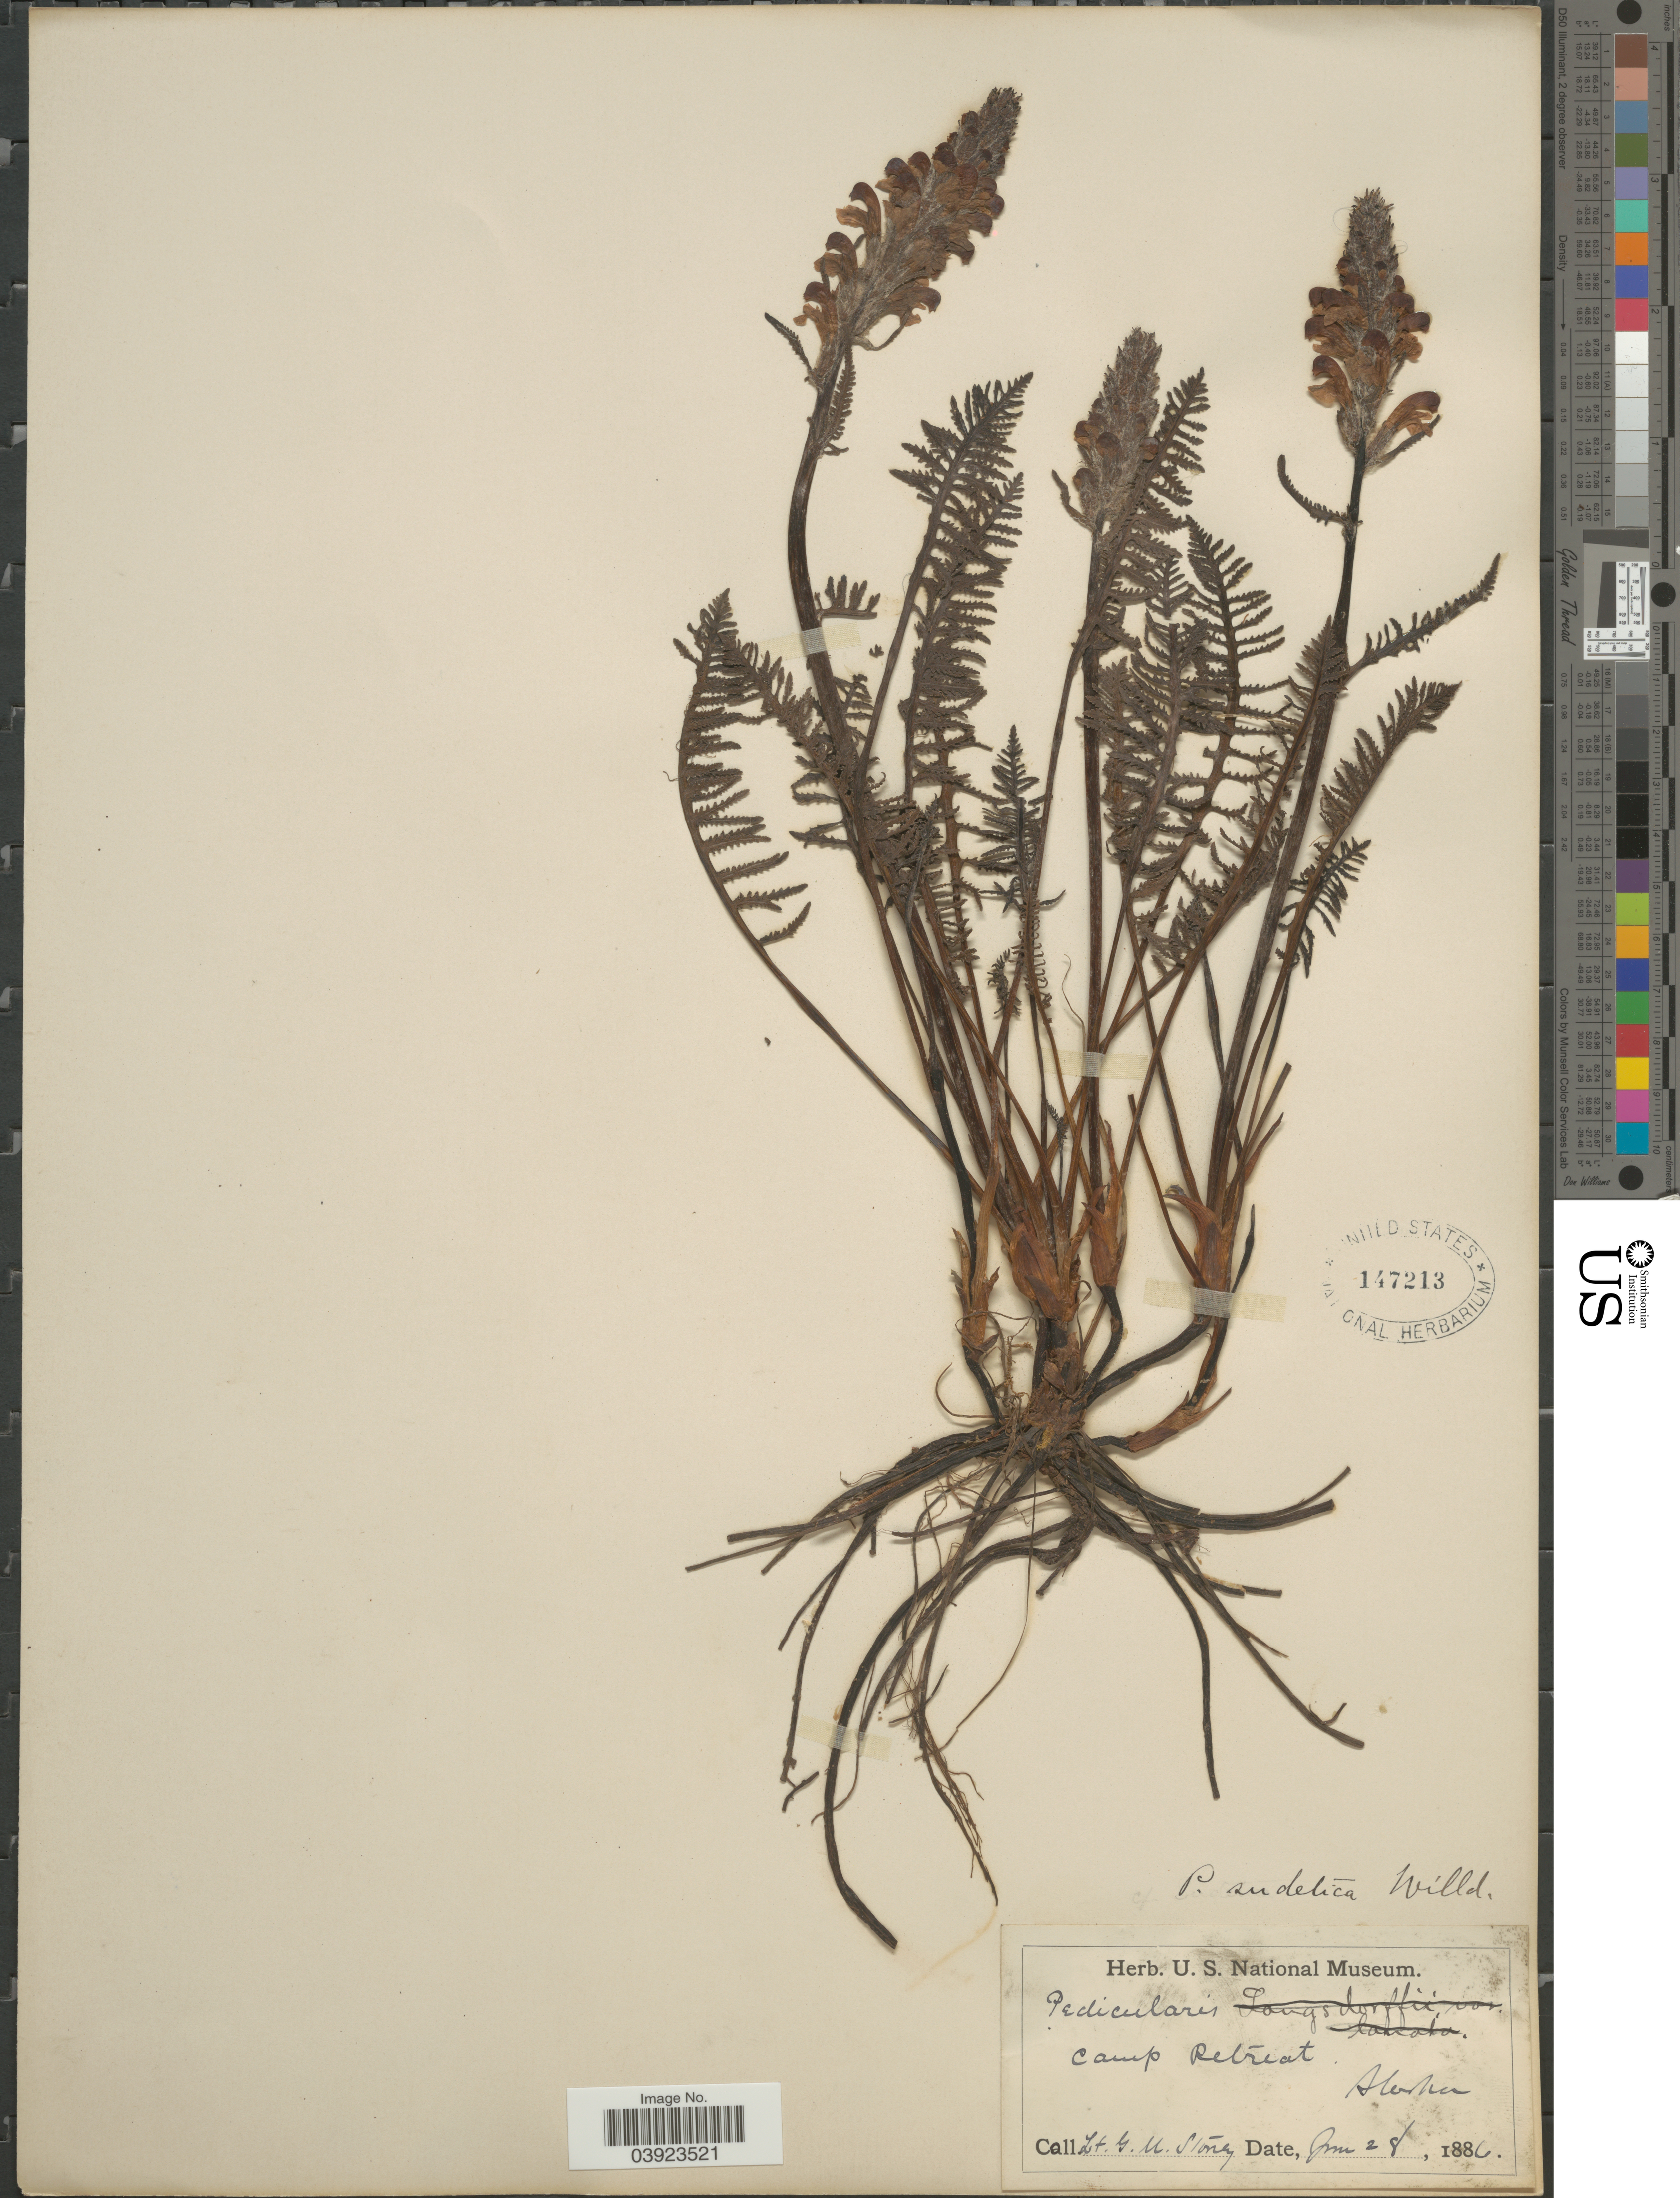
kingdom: Plantae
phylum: Tracheophyta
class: Magnoliopsida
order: Lamiales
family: Orobanchaceae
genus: Pedicularis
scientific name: Pedicularis sudetica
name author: Willd.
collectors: G. Stoney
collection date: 1886-06-28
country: United States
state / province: Alaska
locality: Camp Retreat.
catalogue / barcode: US 147213